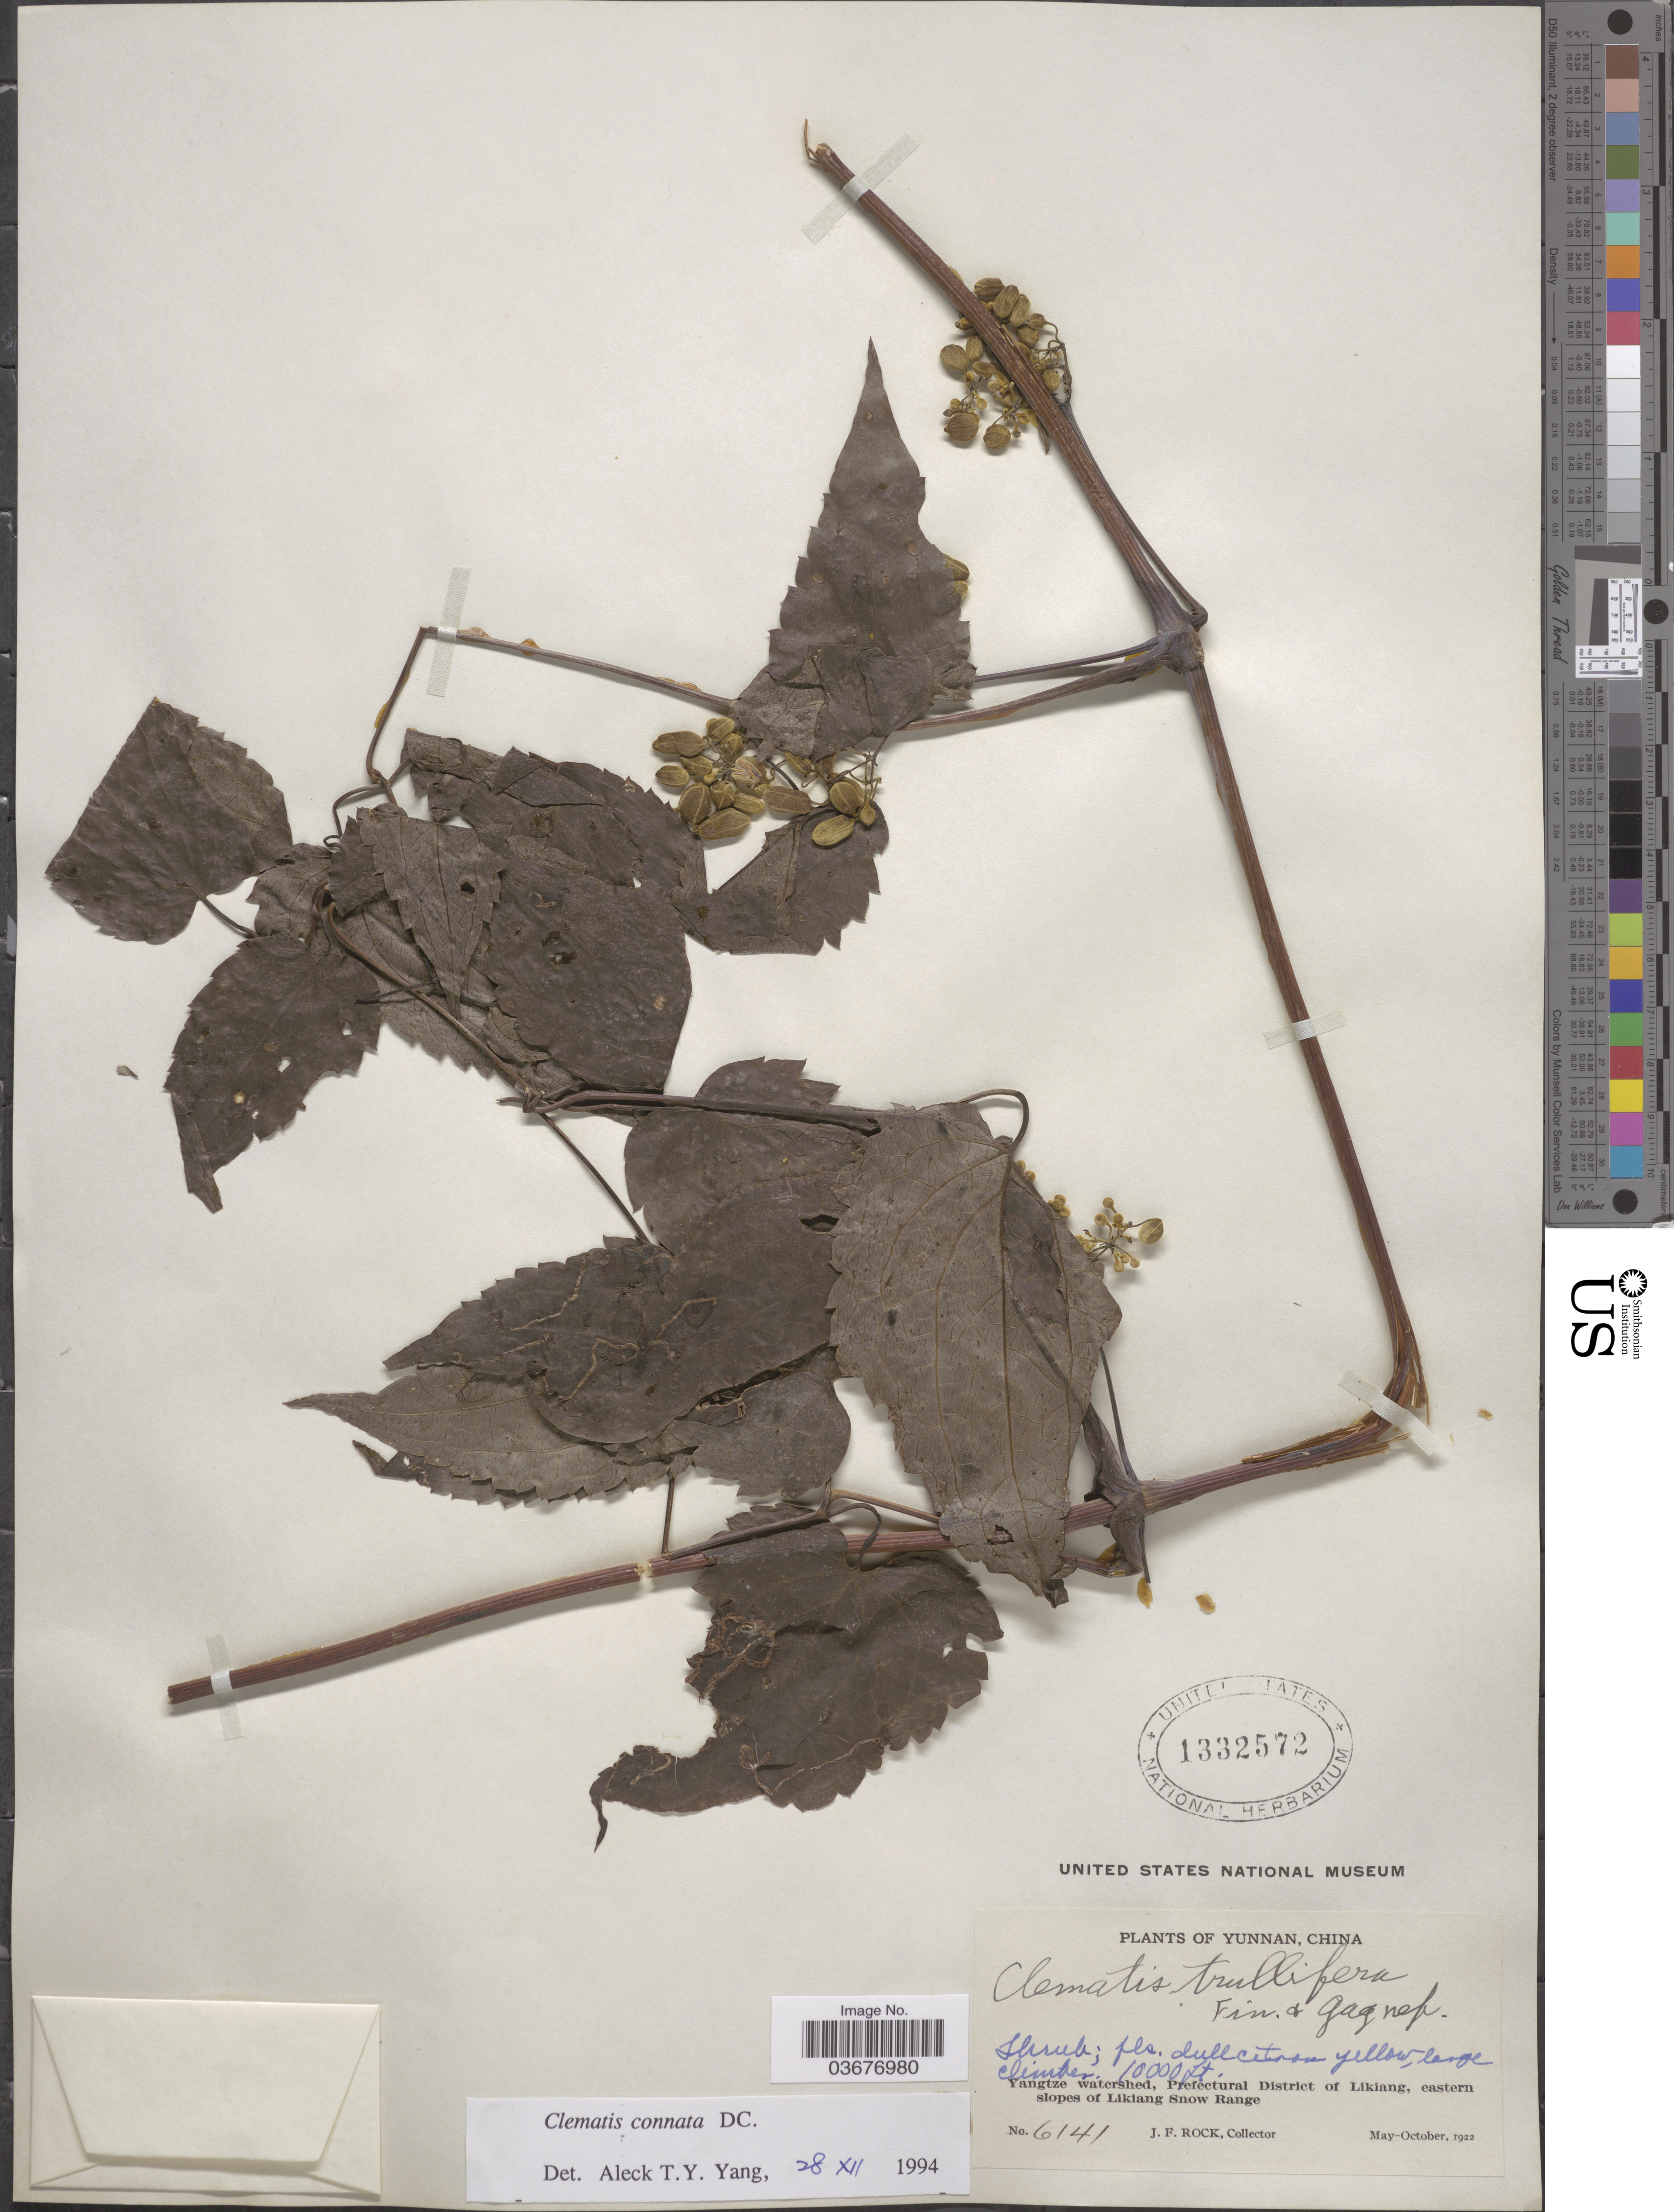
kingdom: Plantae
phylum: Tracheophyta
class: Magnoliopsida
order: Ranunculales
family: Ranunculaceae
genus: Clematis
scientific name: Clematis connata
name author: DC.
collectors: J. Rock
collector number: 6141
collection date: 1922-05/1922-10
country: China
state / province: Yunnan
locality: Yangtze watershed, Prefectural District of Likiang, eastern slopes of Likiang Snow Range.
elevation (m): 3048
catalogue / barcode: US 1332572